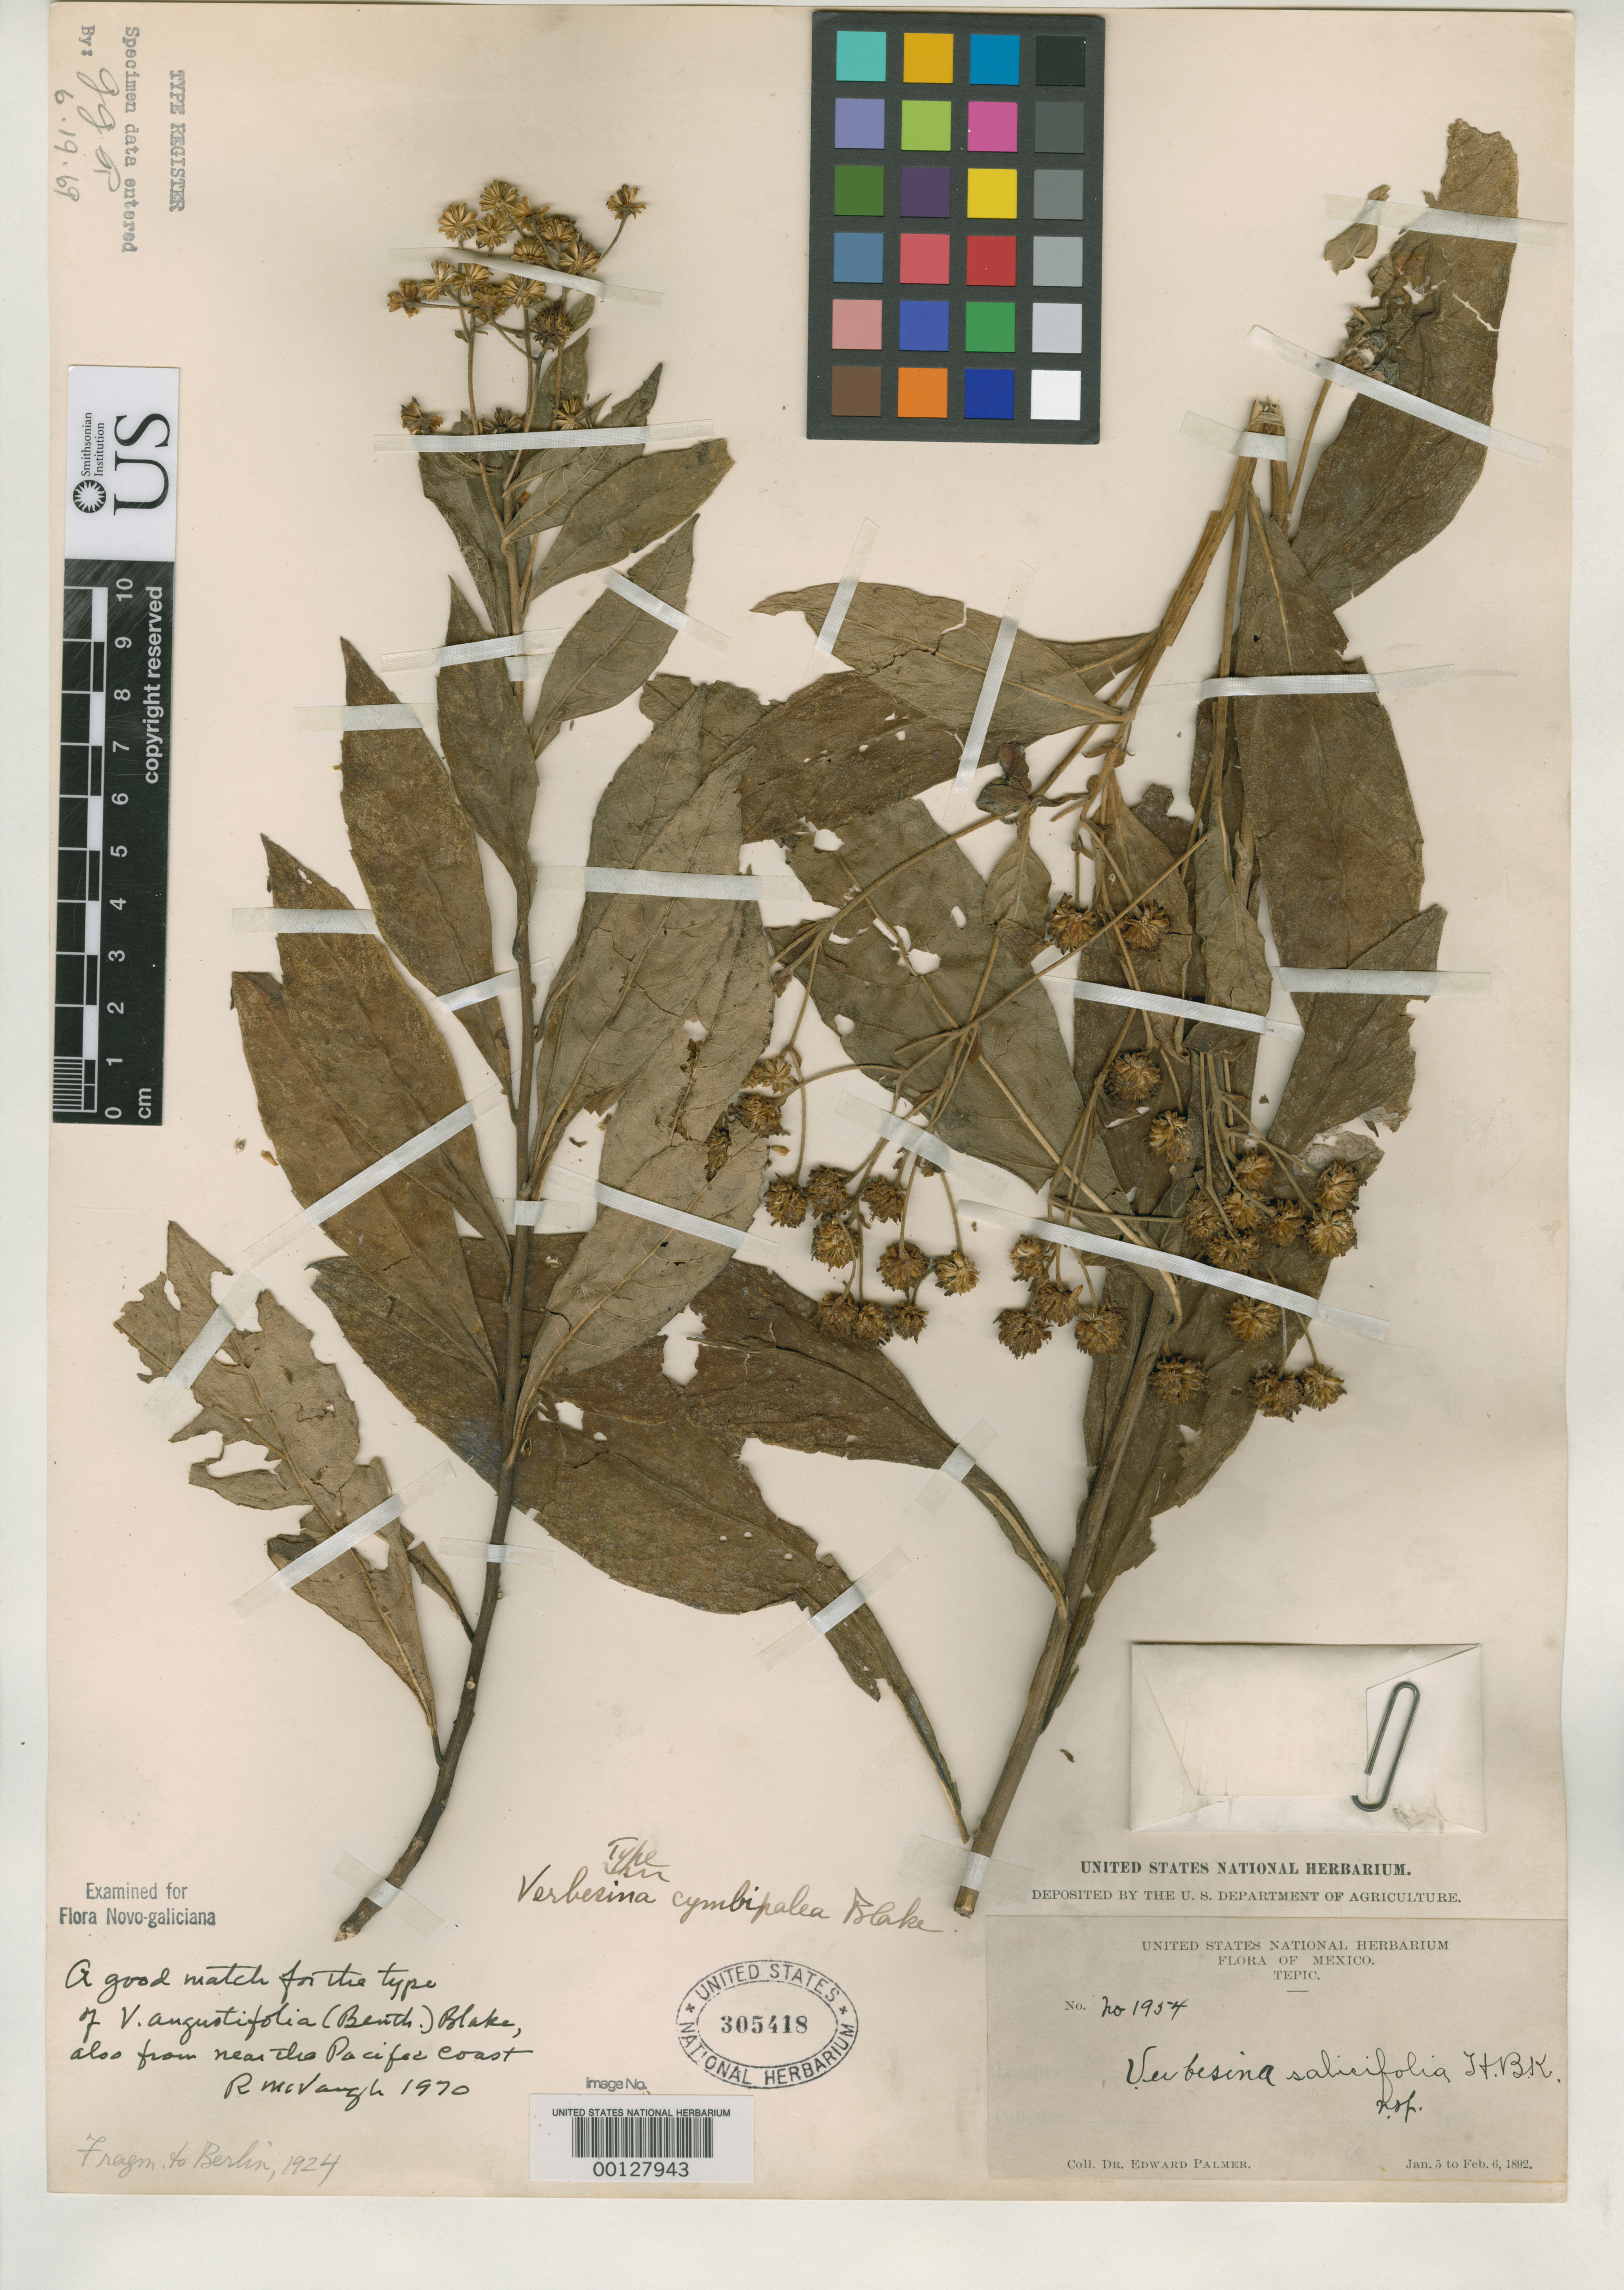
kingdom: Plantae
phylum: Tracheophyta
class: Magnoliopsida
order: Asterales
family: Asteraceae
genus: Verbesina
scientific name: Verbesina cymbipalea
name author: S.F. Blake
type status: Holotype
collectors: E. Palmer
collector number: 1954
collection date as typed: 05 Jan 1892 to 06 Feb 1892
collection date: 1892-01-05/1892-02-06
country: Mexico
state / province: Nayarit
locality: Tepic.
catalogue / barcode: US 305418